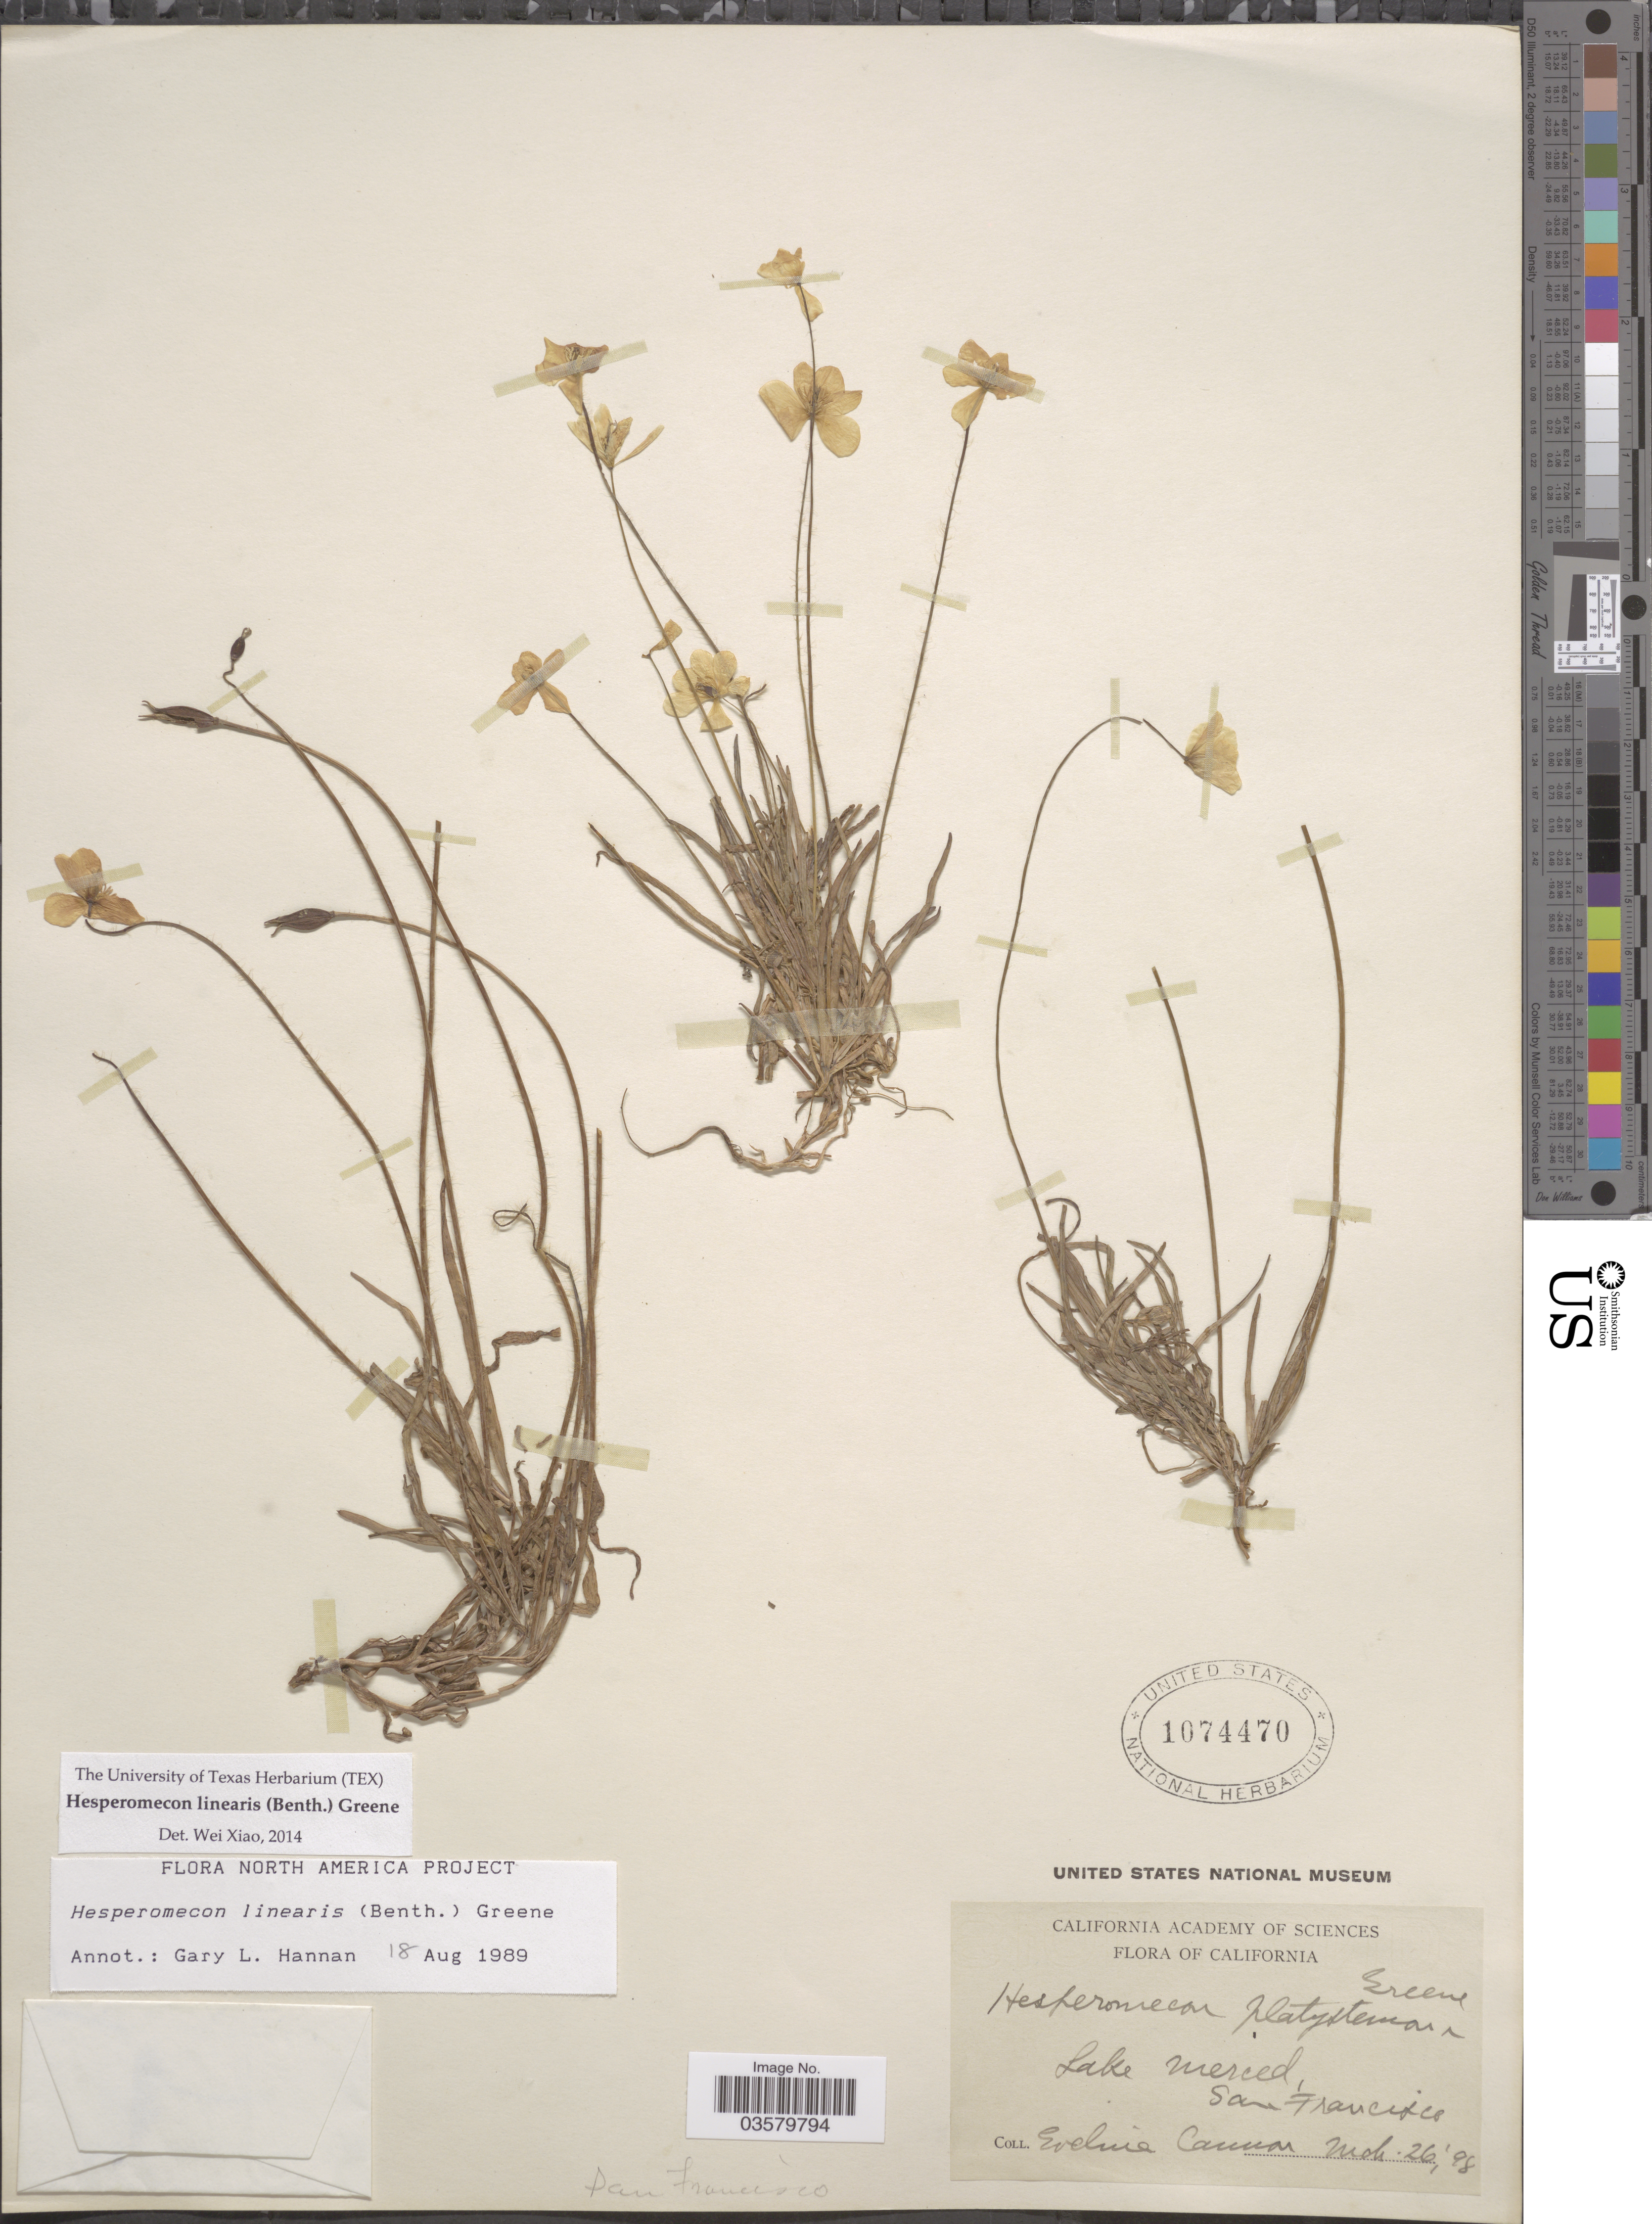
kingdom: Plantae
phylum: Tracheophyta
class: Magnoliopsida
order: Ranunculales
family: Papaveraceae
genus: Platystigma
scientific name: Platystigma lineare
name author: Benth.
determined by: Strong, M. T., (US), Smithsonian Institution - National Museum of Natural History (UNITED STATES)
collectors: E. Cannon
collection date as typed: Transcribed d/m/y: 26/3/98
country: United States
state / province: California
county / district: San Francisco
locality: Lake Merced, San Francisco.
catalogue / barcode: US 1074470